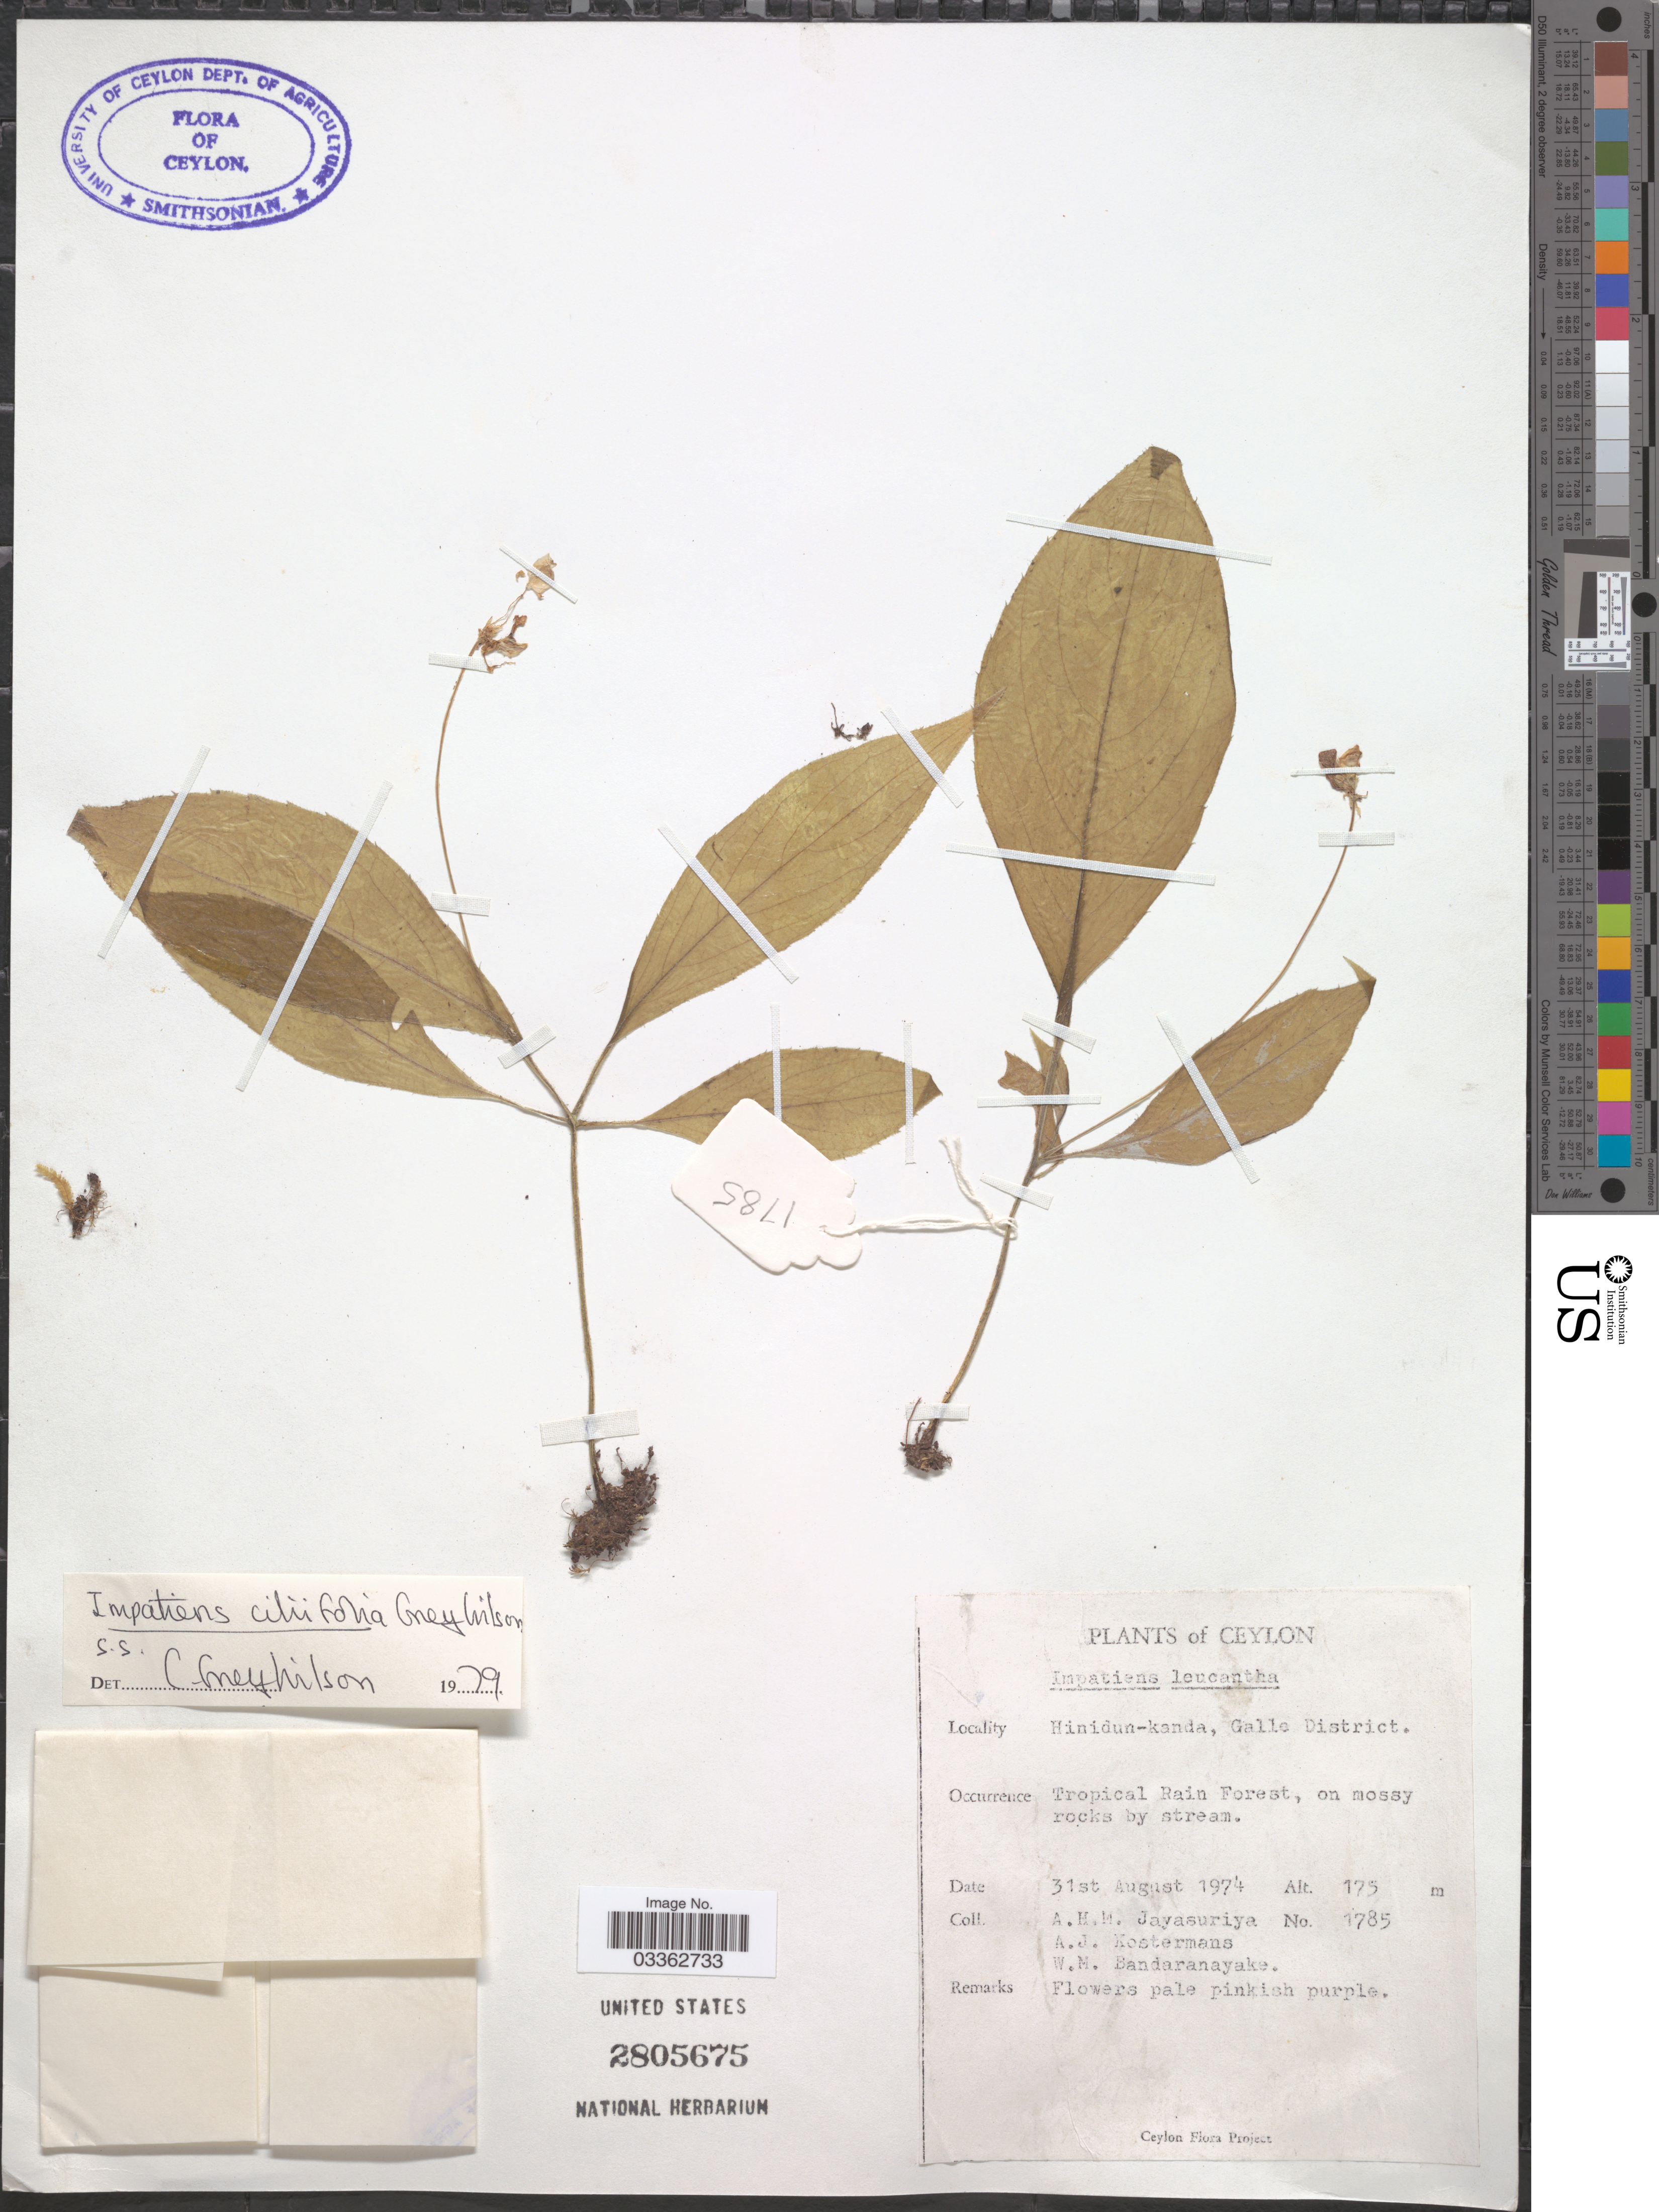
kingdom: Plantae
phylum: Tracheophyta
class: Magnoliopsida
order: Ericales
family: Balsaminaceae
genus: Impatiens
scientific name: Impatiens ciliifolia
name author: Grey-Wilson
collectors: A. H. Jayasuriya, A. J. G. Kostermans & W. Bandaranayake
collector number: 1785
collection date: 1974-08-31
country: Sri Lanka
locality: Ceylon. Hinidun-kanda, Galle District.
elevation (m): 175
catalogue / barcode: US 2805675